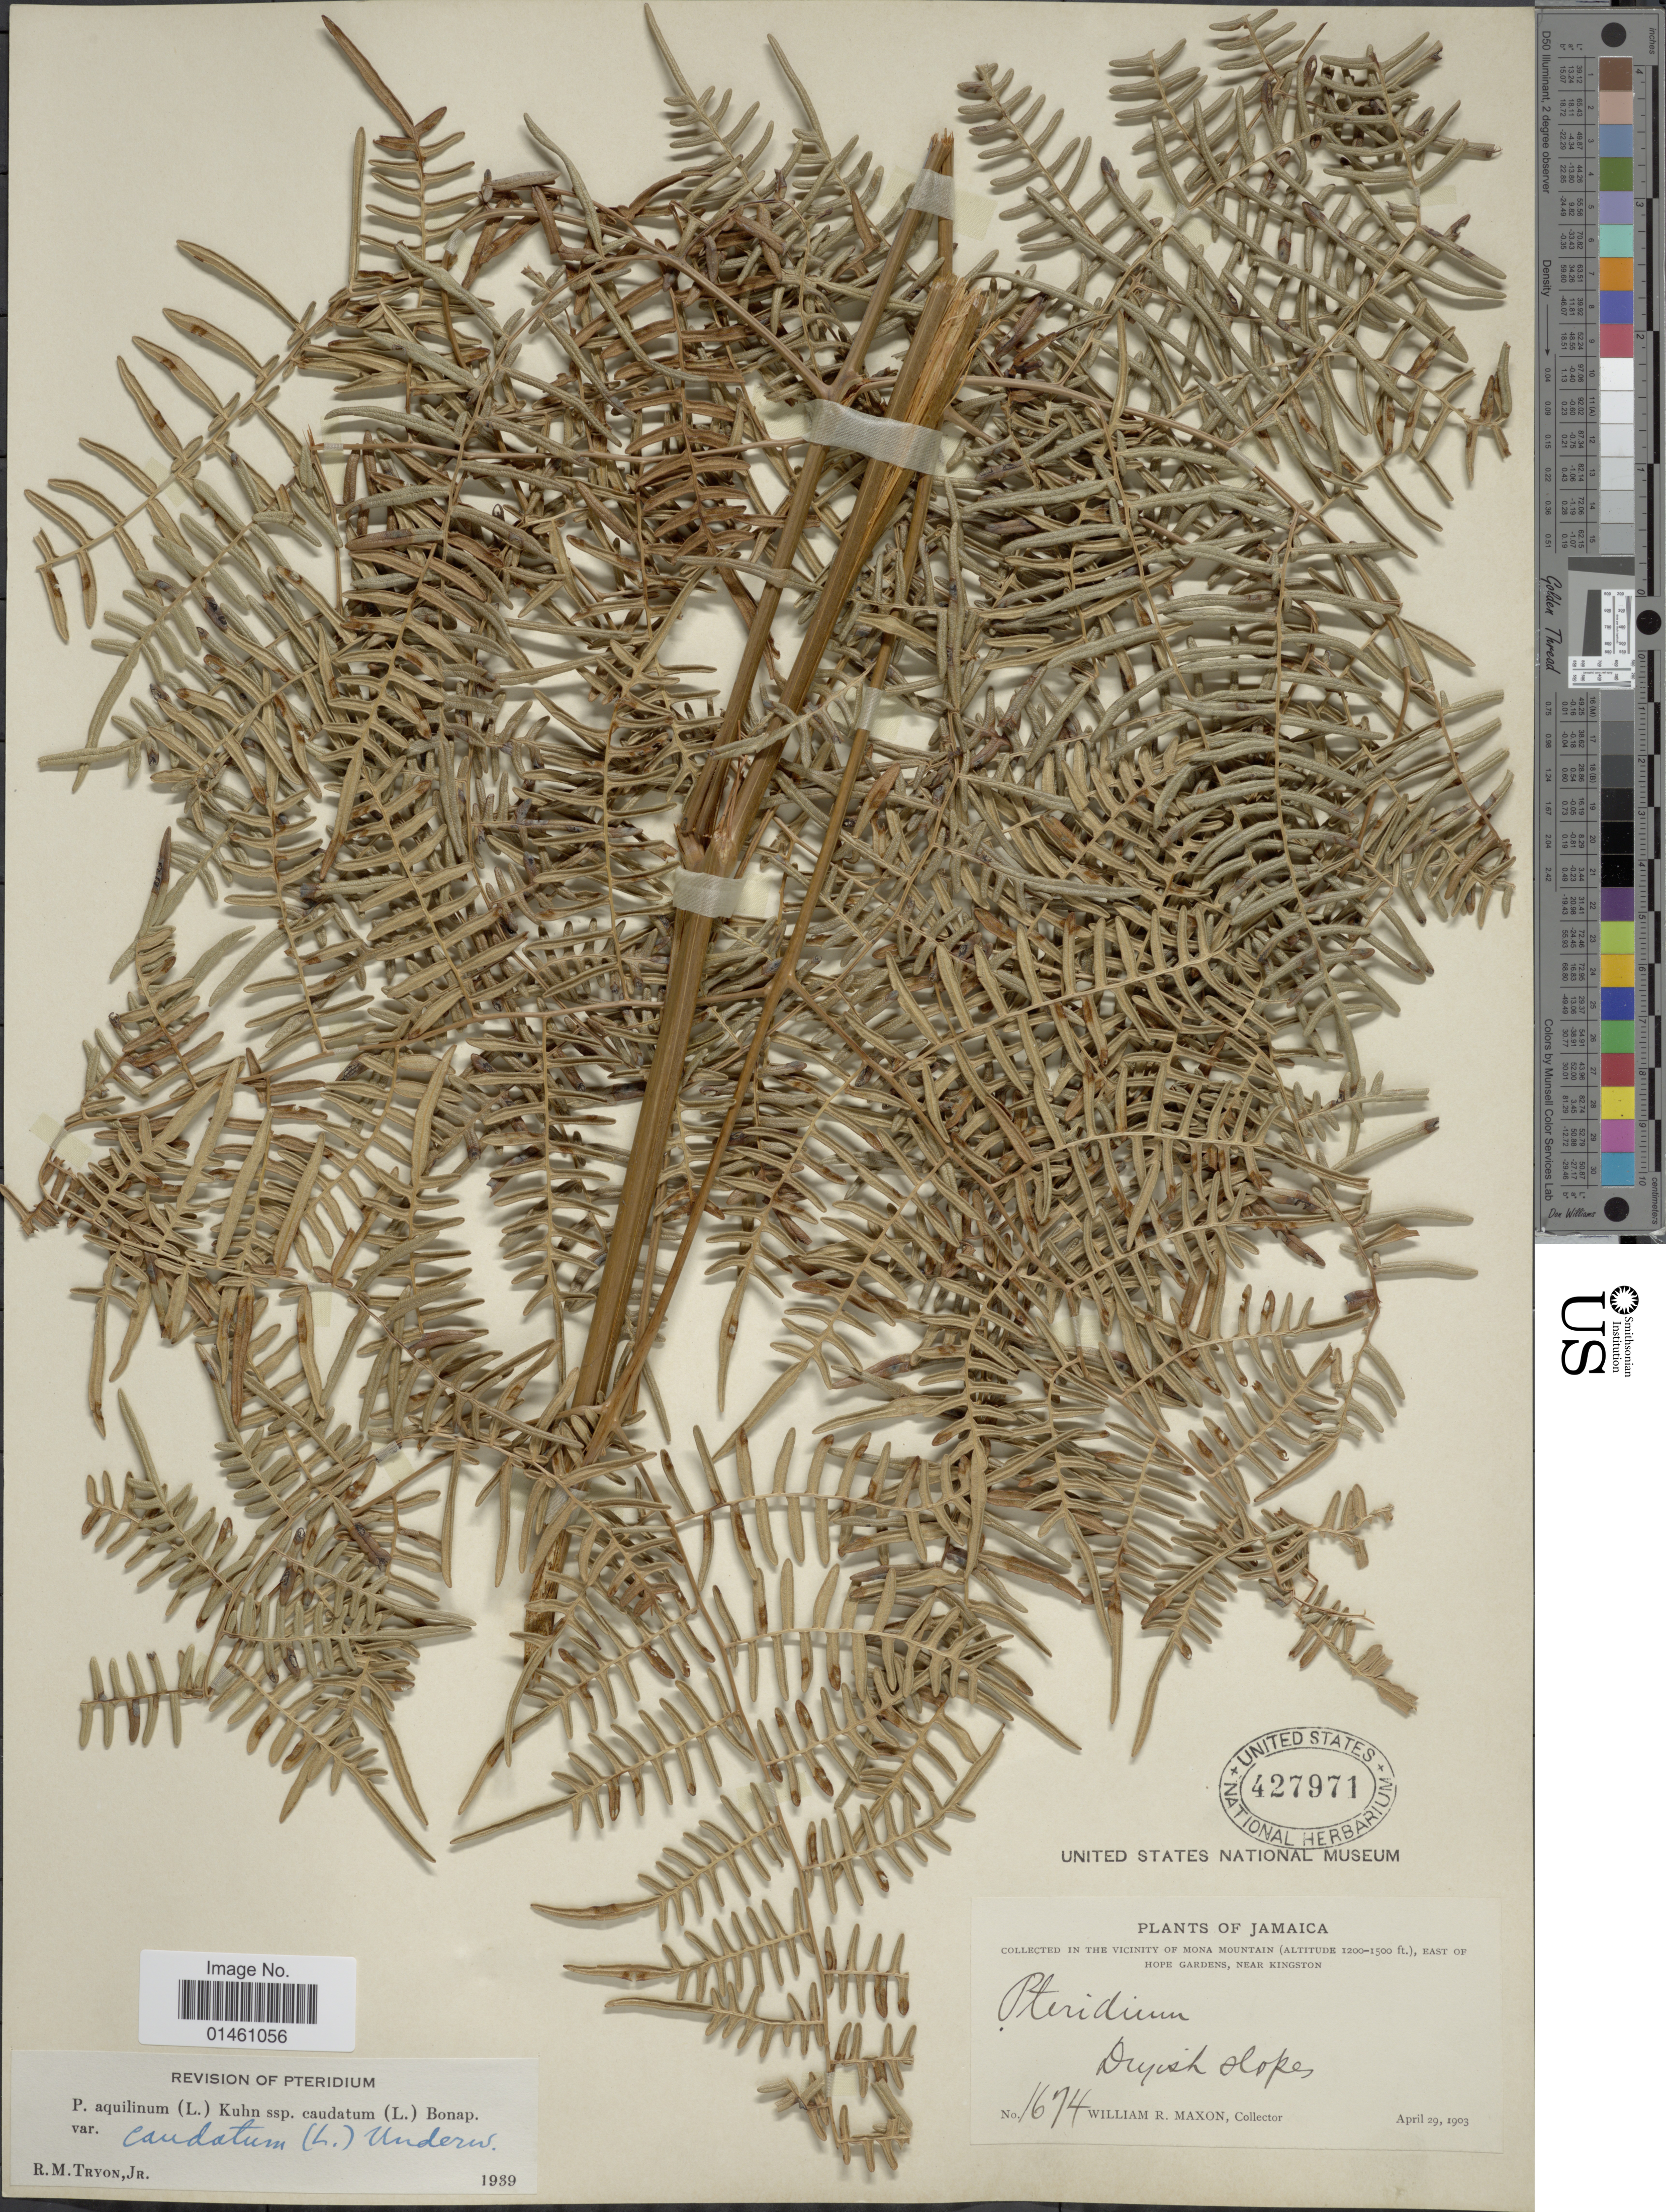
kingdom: Plantae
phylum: Tracheophyta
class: Polypodiopsida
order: Polypodiales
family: Dennstaedtiaceae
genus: Pteridium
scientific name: Pteridium caudatum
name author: (L.) Maxon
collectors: W. R. Maxon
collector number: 1674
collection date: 1903-04-29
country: Jamaica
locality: In the vicinity of Mona Mountain, east of Hope Gardens, near Kingston, dryish slopes.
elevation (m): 366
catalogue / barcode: US 427971